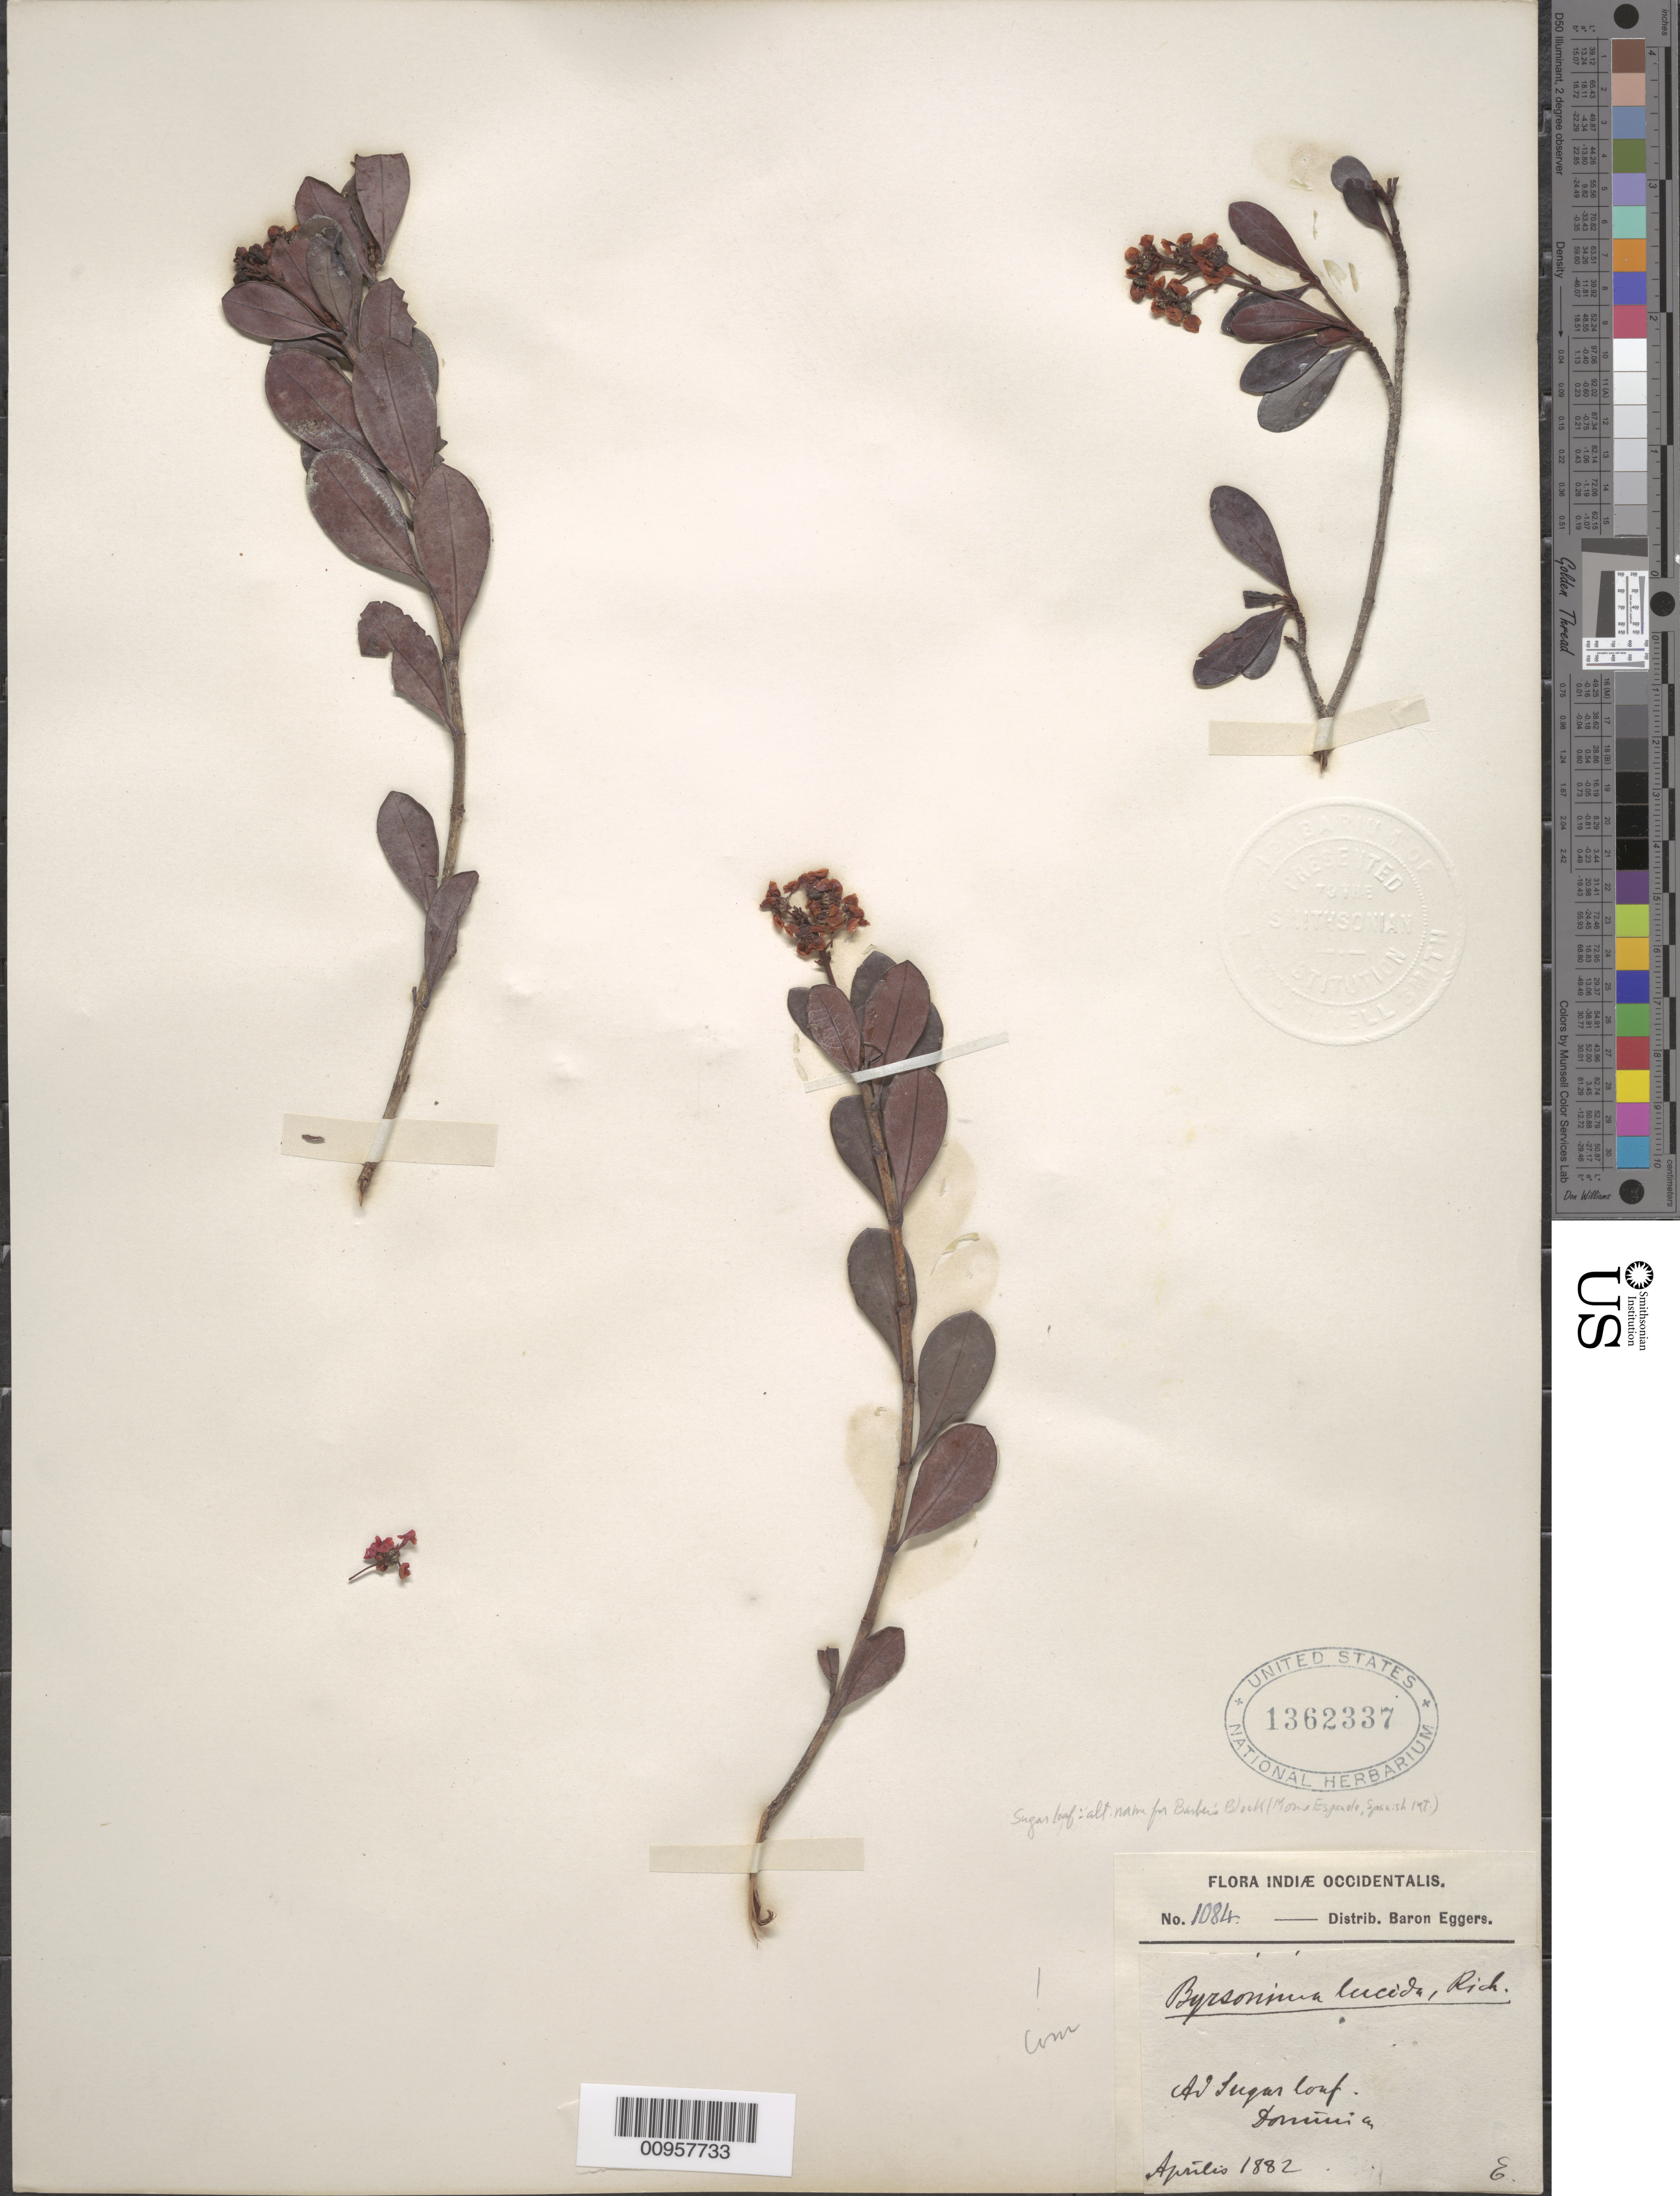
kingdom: Plantae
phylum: Tracheophyta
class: Magnoliopsida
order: Malpighiales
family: Malpighiaceae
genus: Byrsonima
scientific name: Byrsonima lucida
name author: (Mill.) DC.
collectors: H. F. A. von Eggers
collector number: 1084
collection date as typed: Apr 1882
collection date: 1882-04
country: Dominica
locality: Ad Sugar Loaf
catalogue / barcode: US 1362337